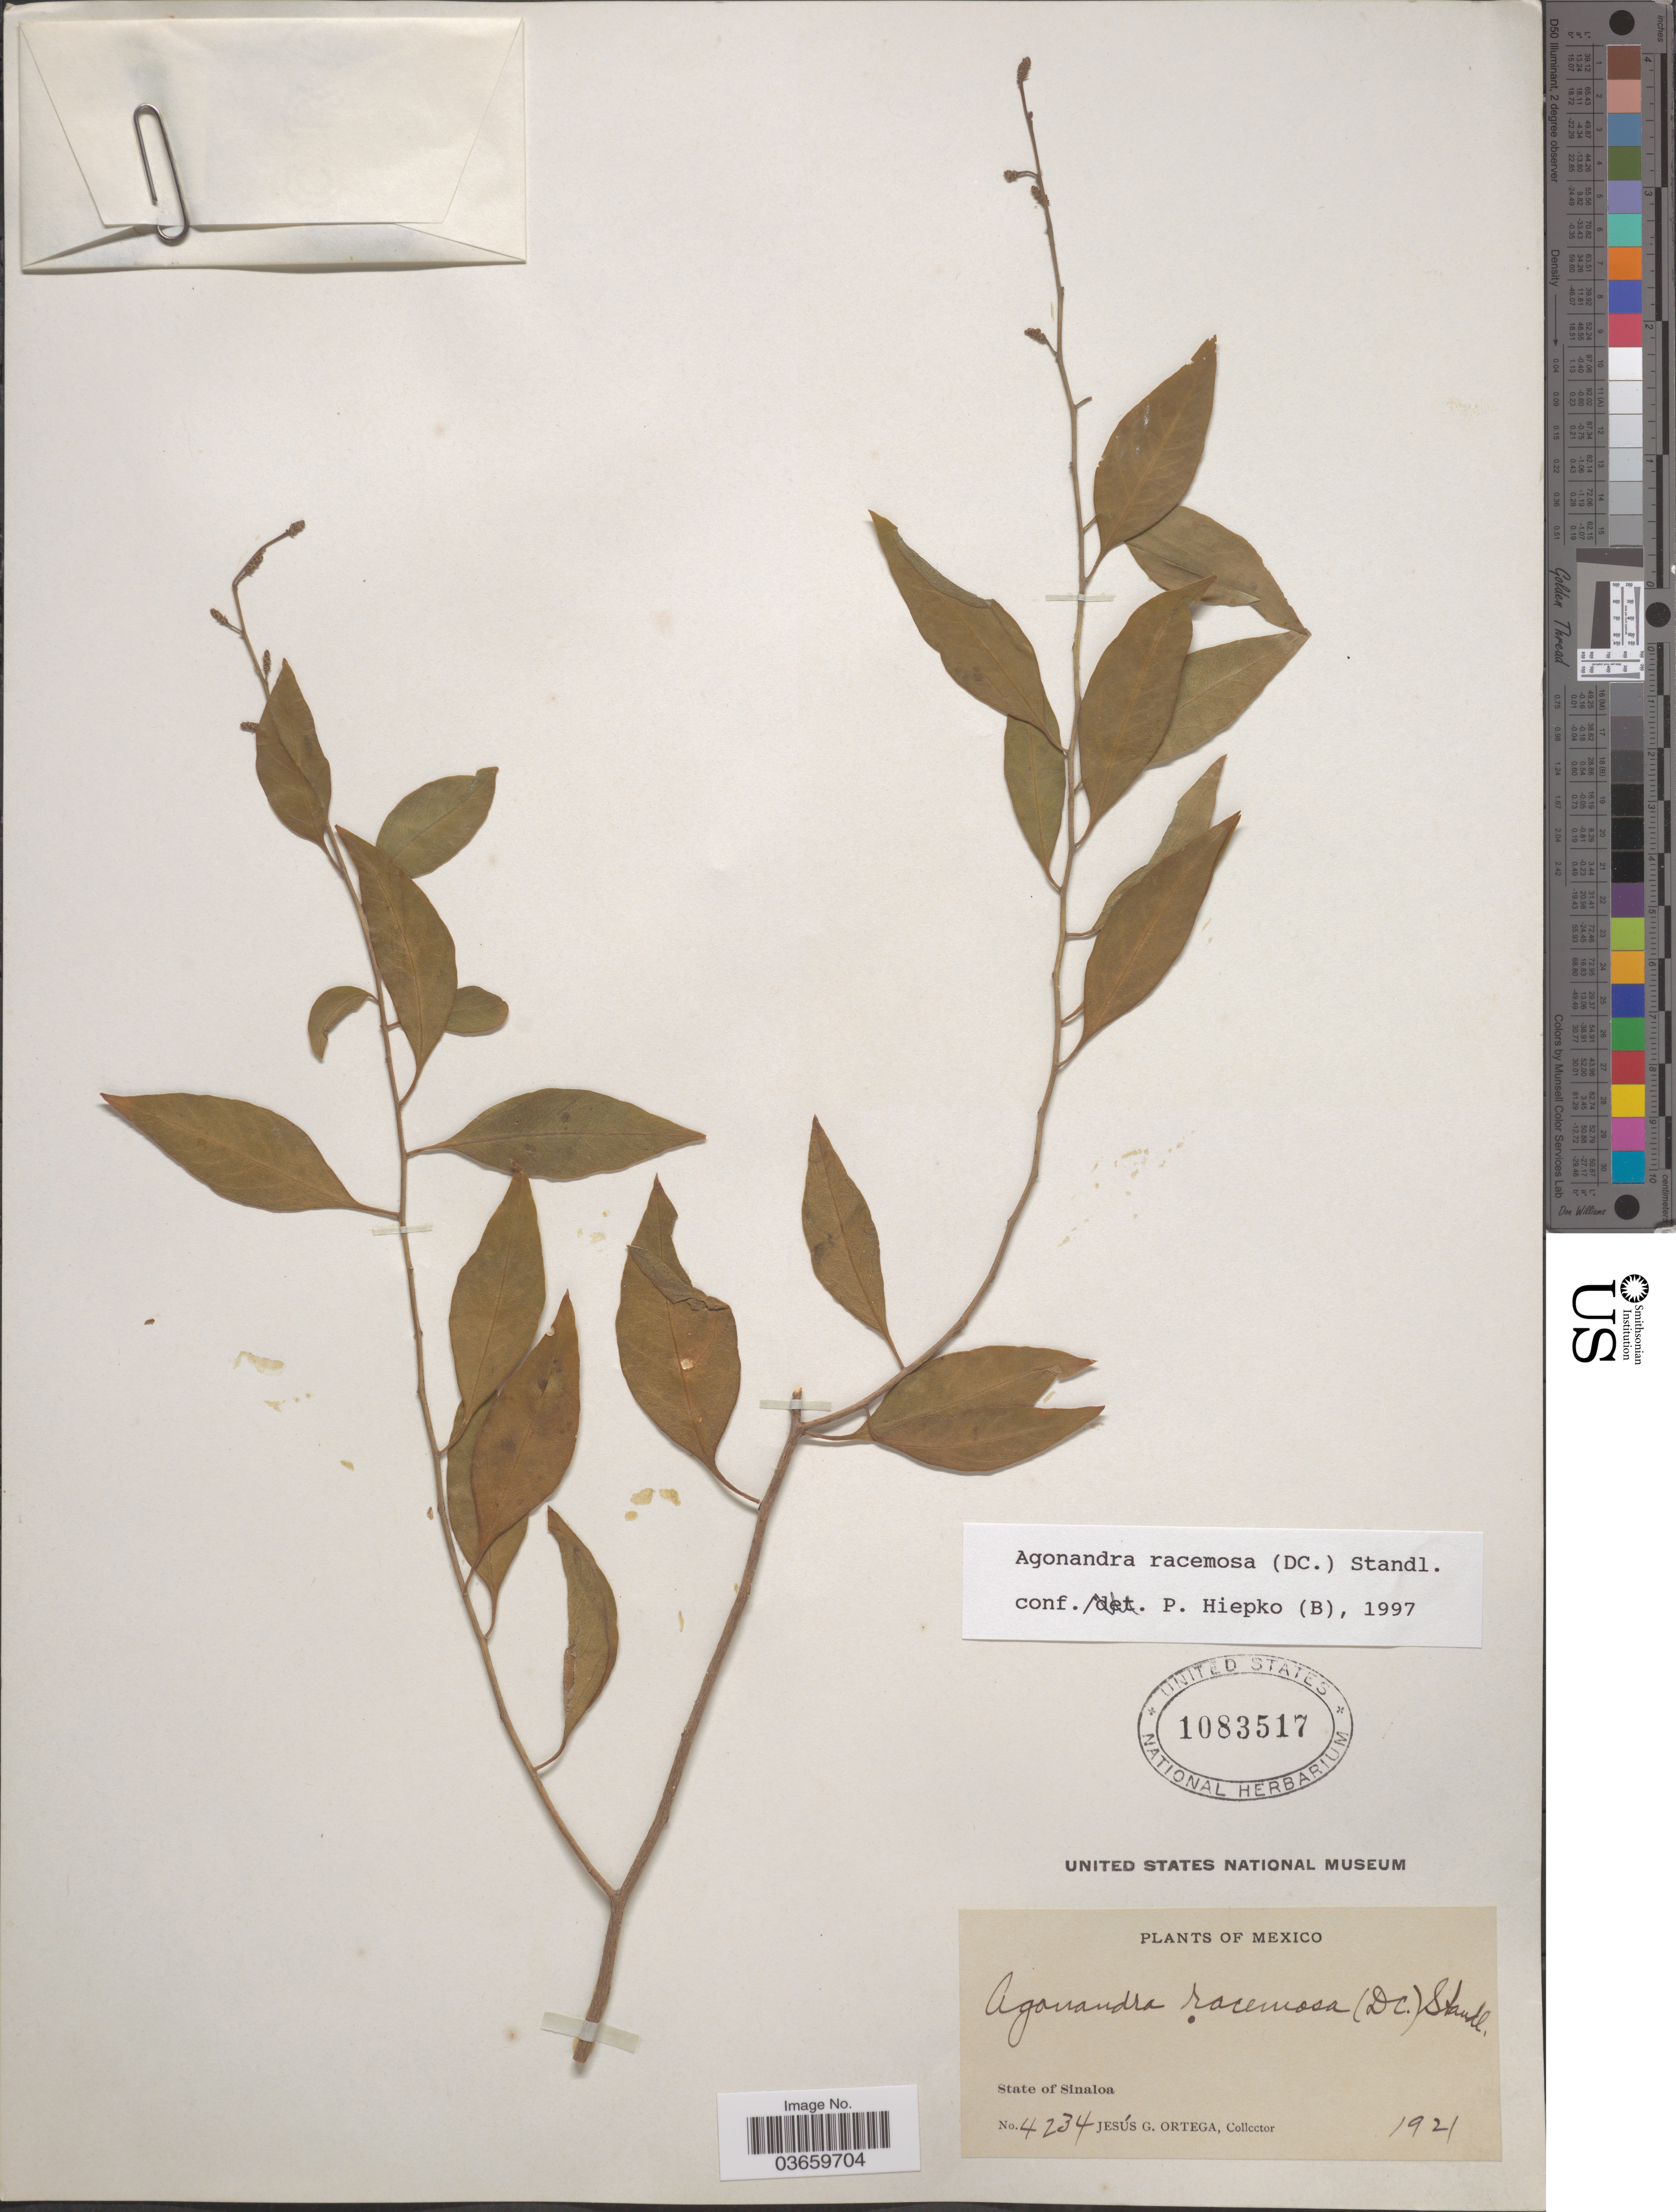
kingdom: Plantae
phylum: Tracheophyta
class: Magnoliopsida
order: Santalales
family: Opiliaceae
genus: Agonandra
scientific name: Agonandra racemosa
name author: (DC.) Standl.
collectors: J. Ortega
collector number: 4234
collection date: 1921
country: Mexico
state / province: Sinaloa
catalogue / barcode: US 1083517